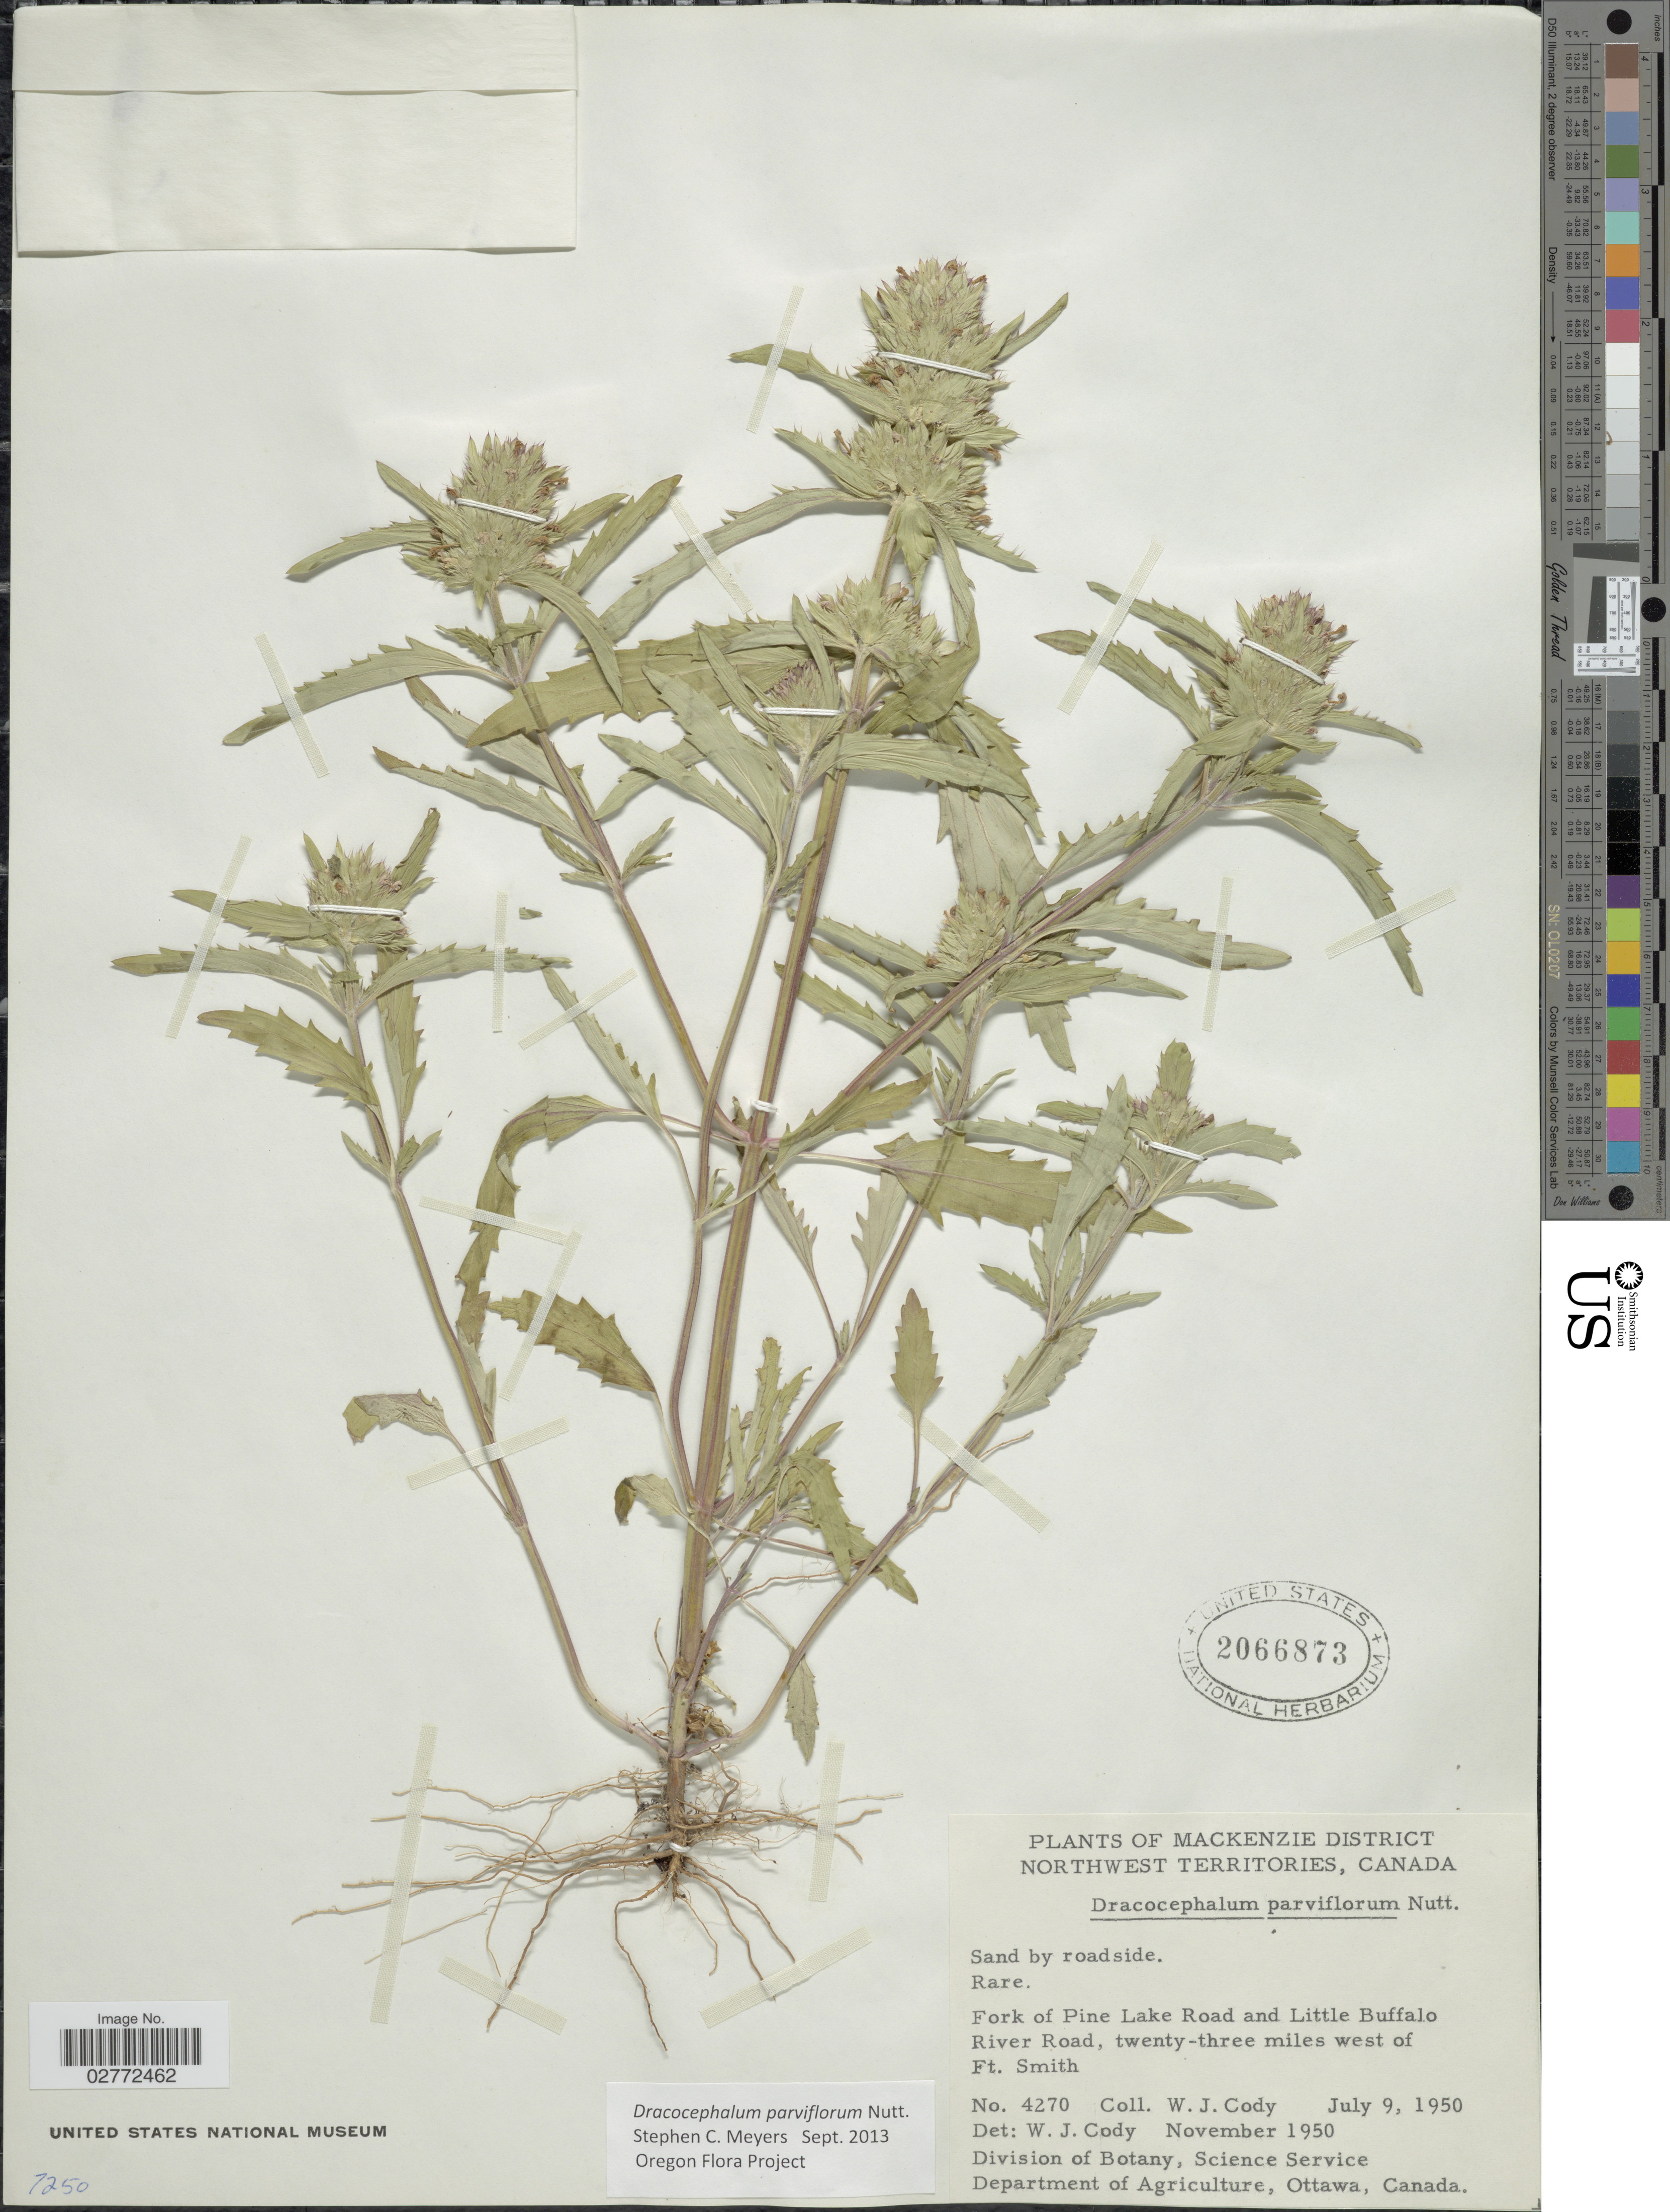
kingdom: Plantae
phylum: Tracheophyta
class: Magnoliopsida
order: Lamiales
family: Lamiaceae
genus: Dracocephalum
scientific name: Dracocephalum parviflorum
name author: Nutt.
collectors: W. Cody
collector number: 4270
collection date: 1950-07-09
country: Canada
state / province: Northwest Territories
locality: Fork of Pine Lake Road and Little Buffalo River Road, twenty-three miles west of Ft. Smith.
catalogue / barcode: US 2066873